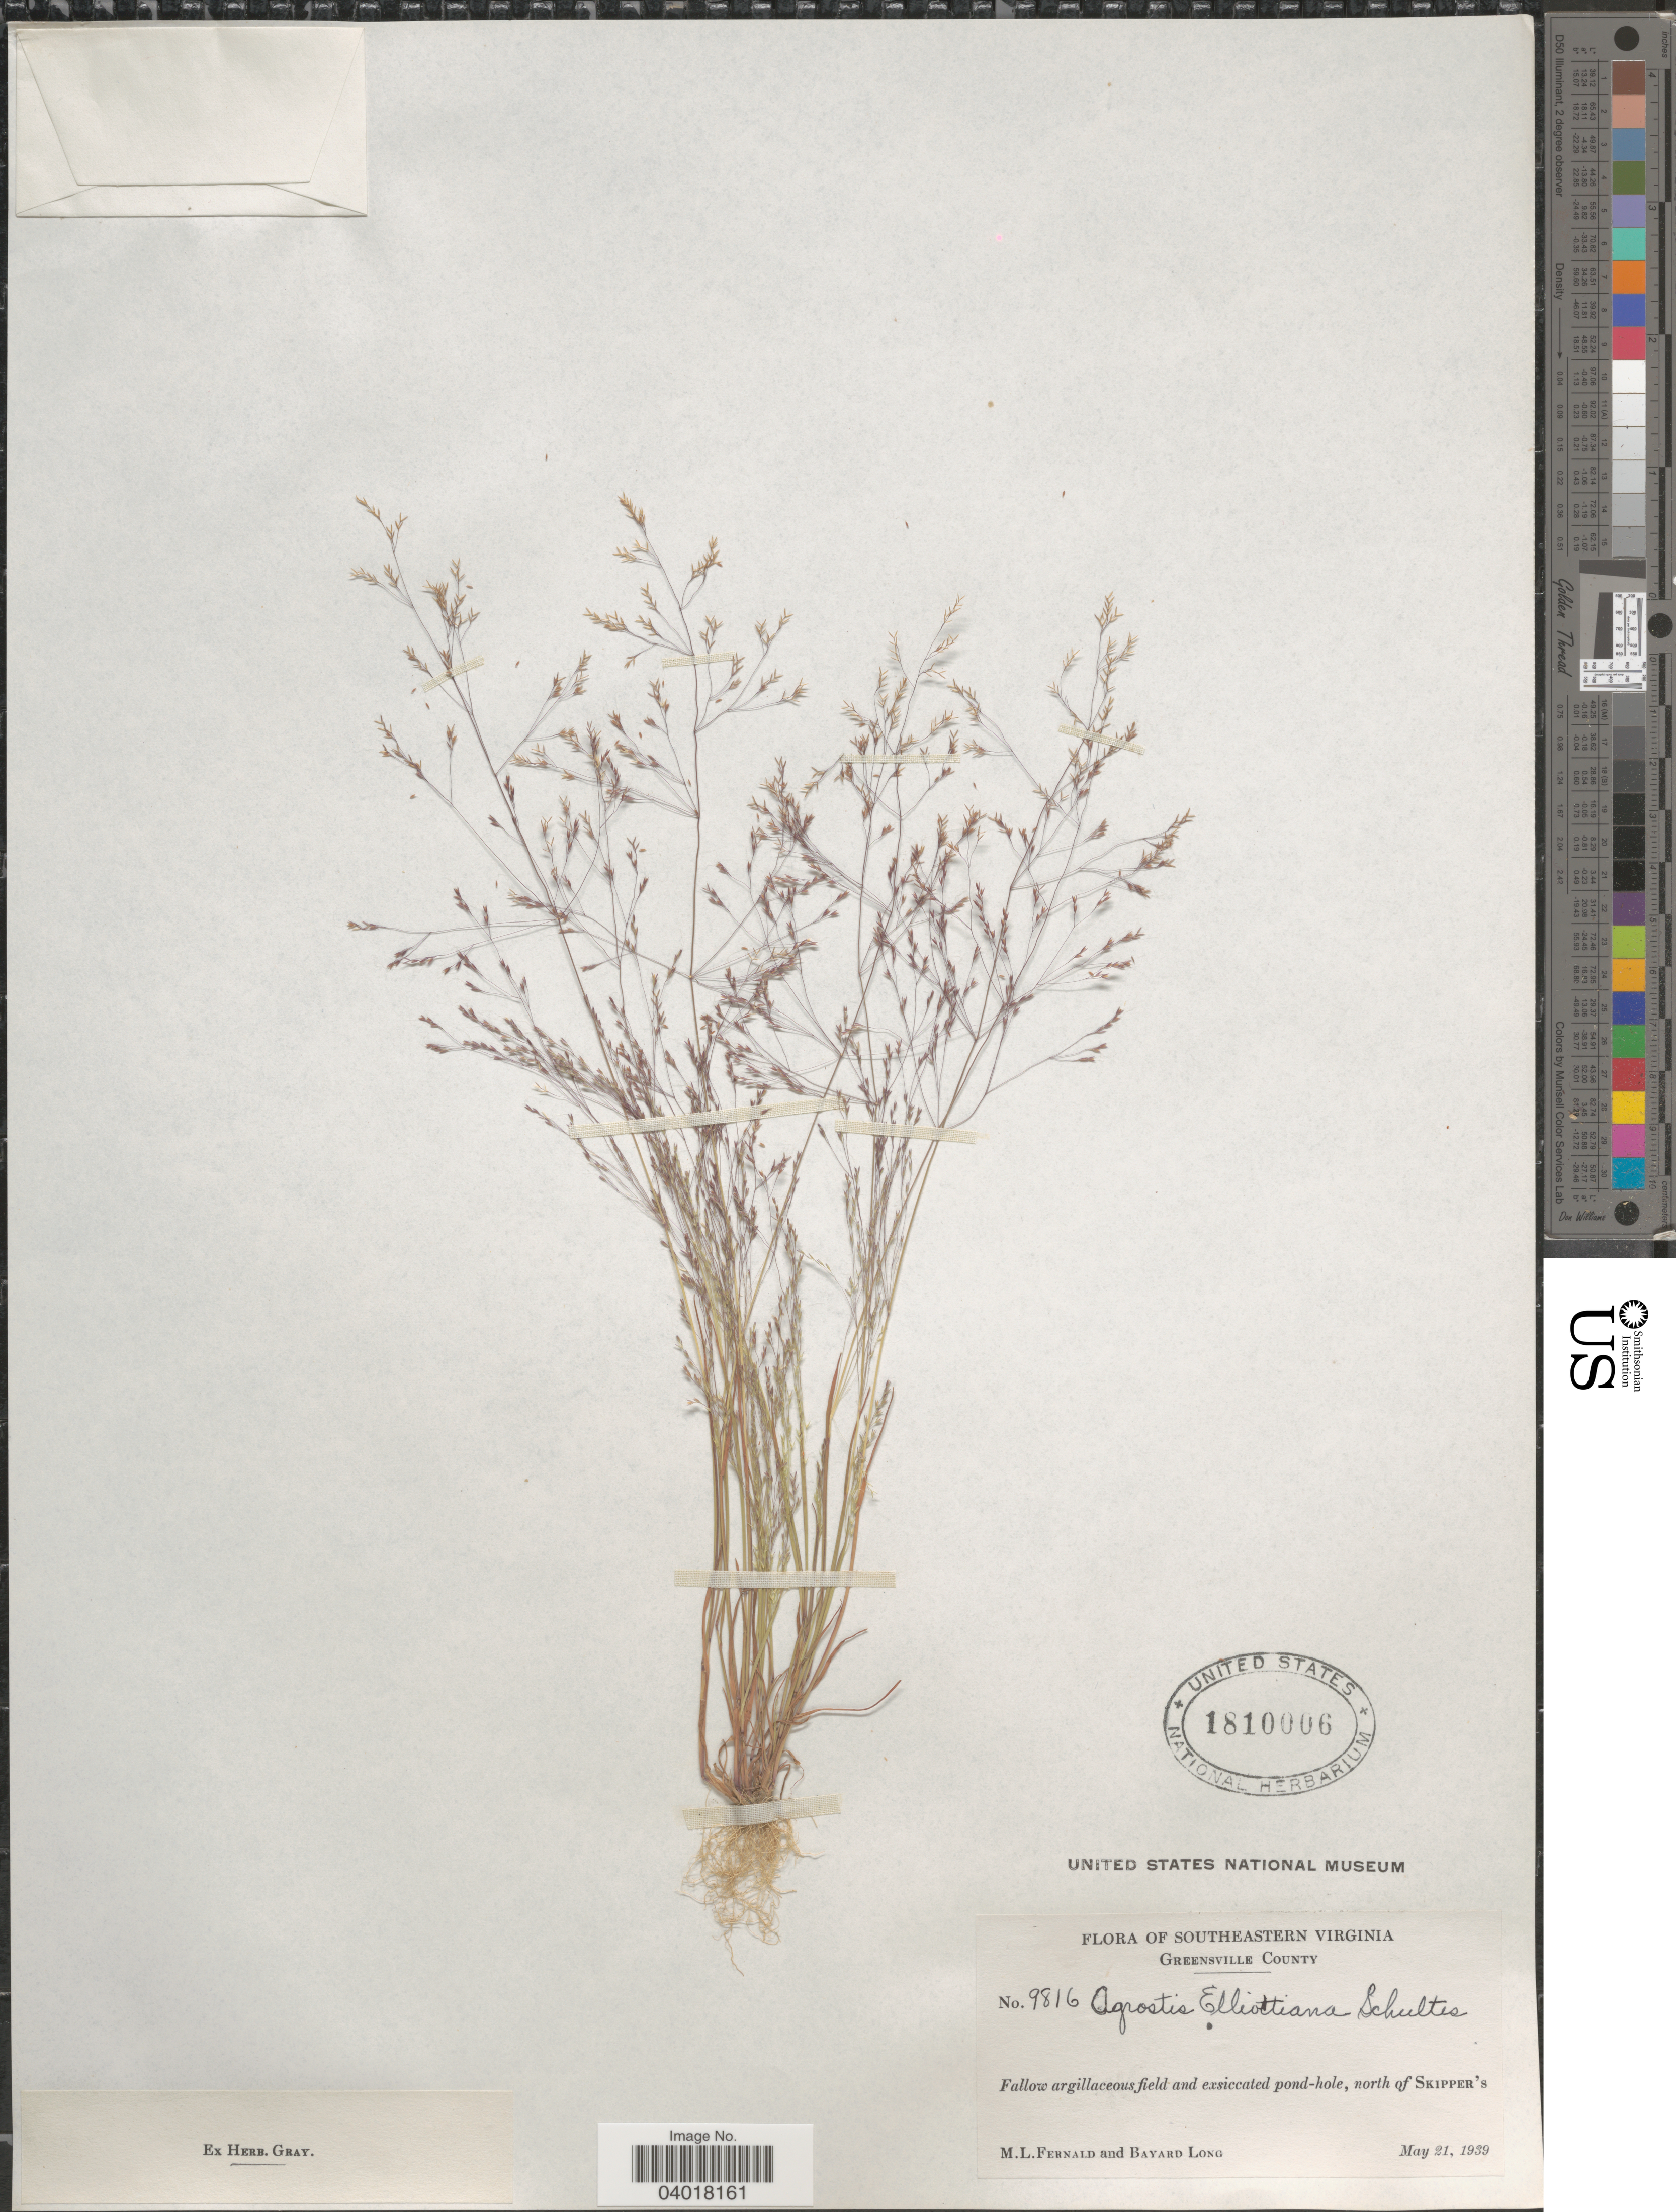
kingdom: Plantae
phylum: Tracheophyta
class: Liliopsida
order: Poales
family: Poaceae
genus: Agrostis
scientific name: Agrostis elliottiana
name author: Schult.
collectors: M. L. Fernald & B. Long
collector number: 9816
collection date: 1939-05-21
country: United States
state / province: Virginia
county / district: Greensville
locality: Southeastern Virginia. Greensville County. Fallow argillaceous field and exsiccated pond-hole, north of Skipper's.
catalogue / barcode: US 1810006